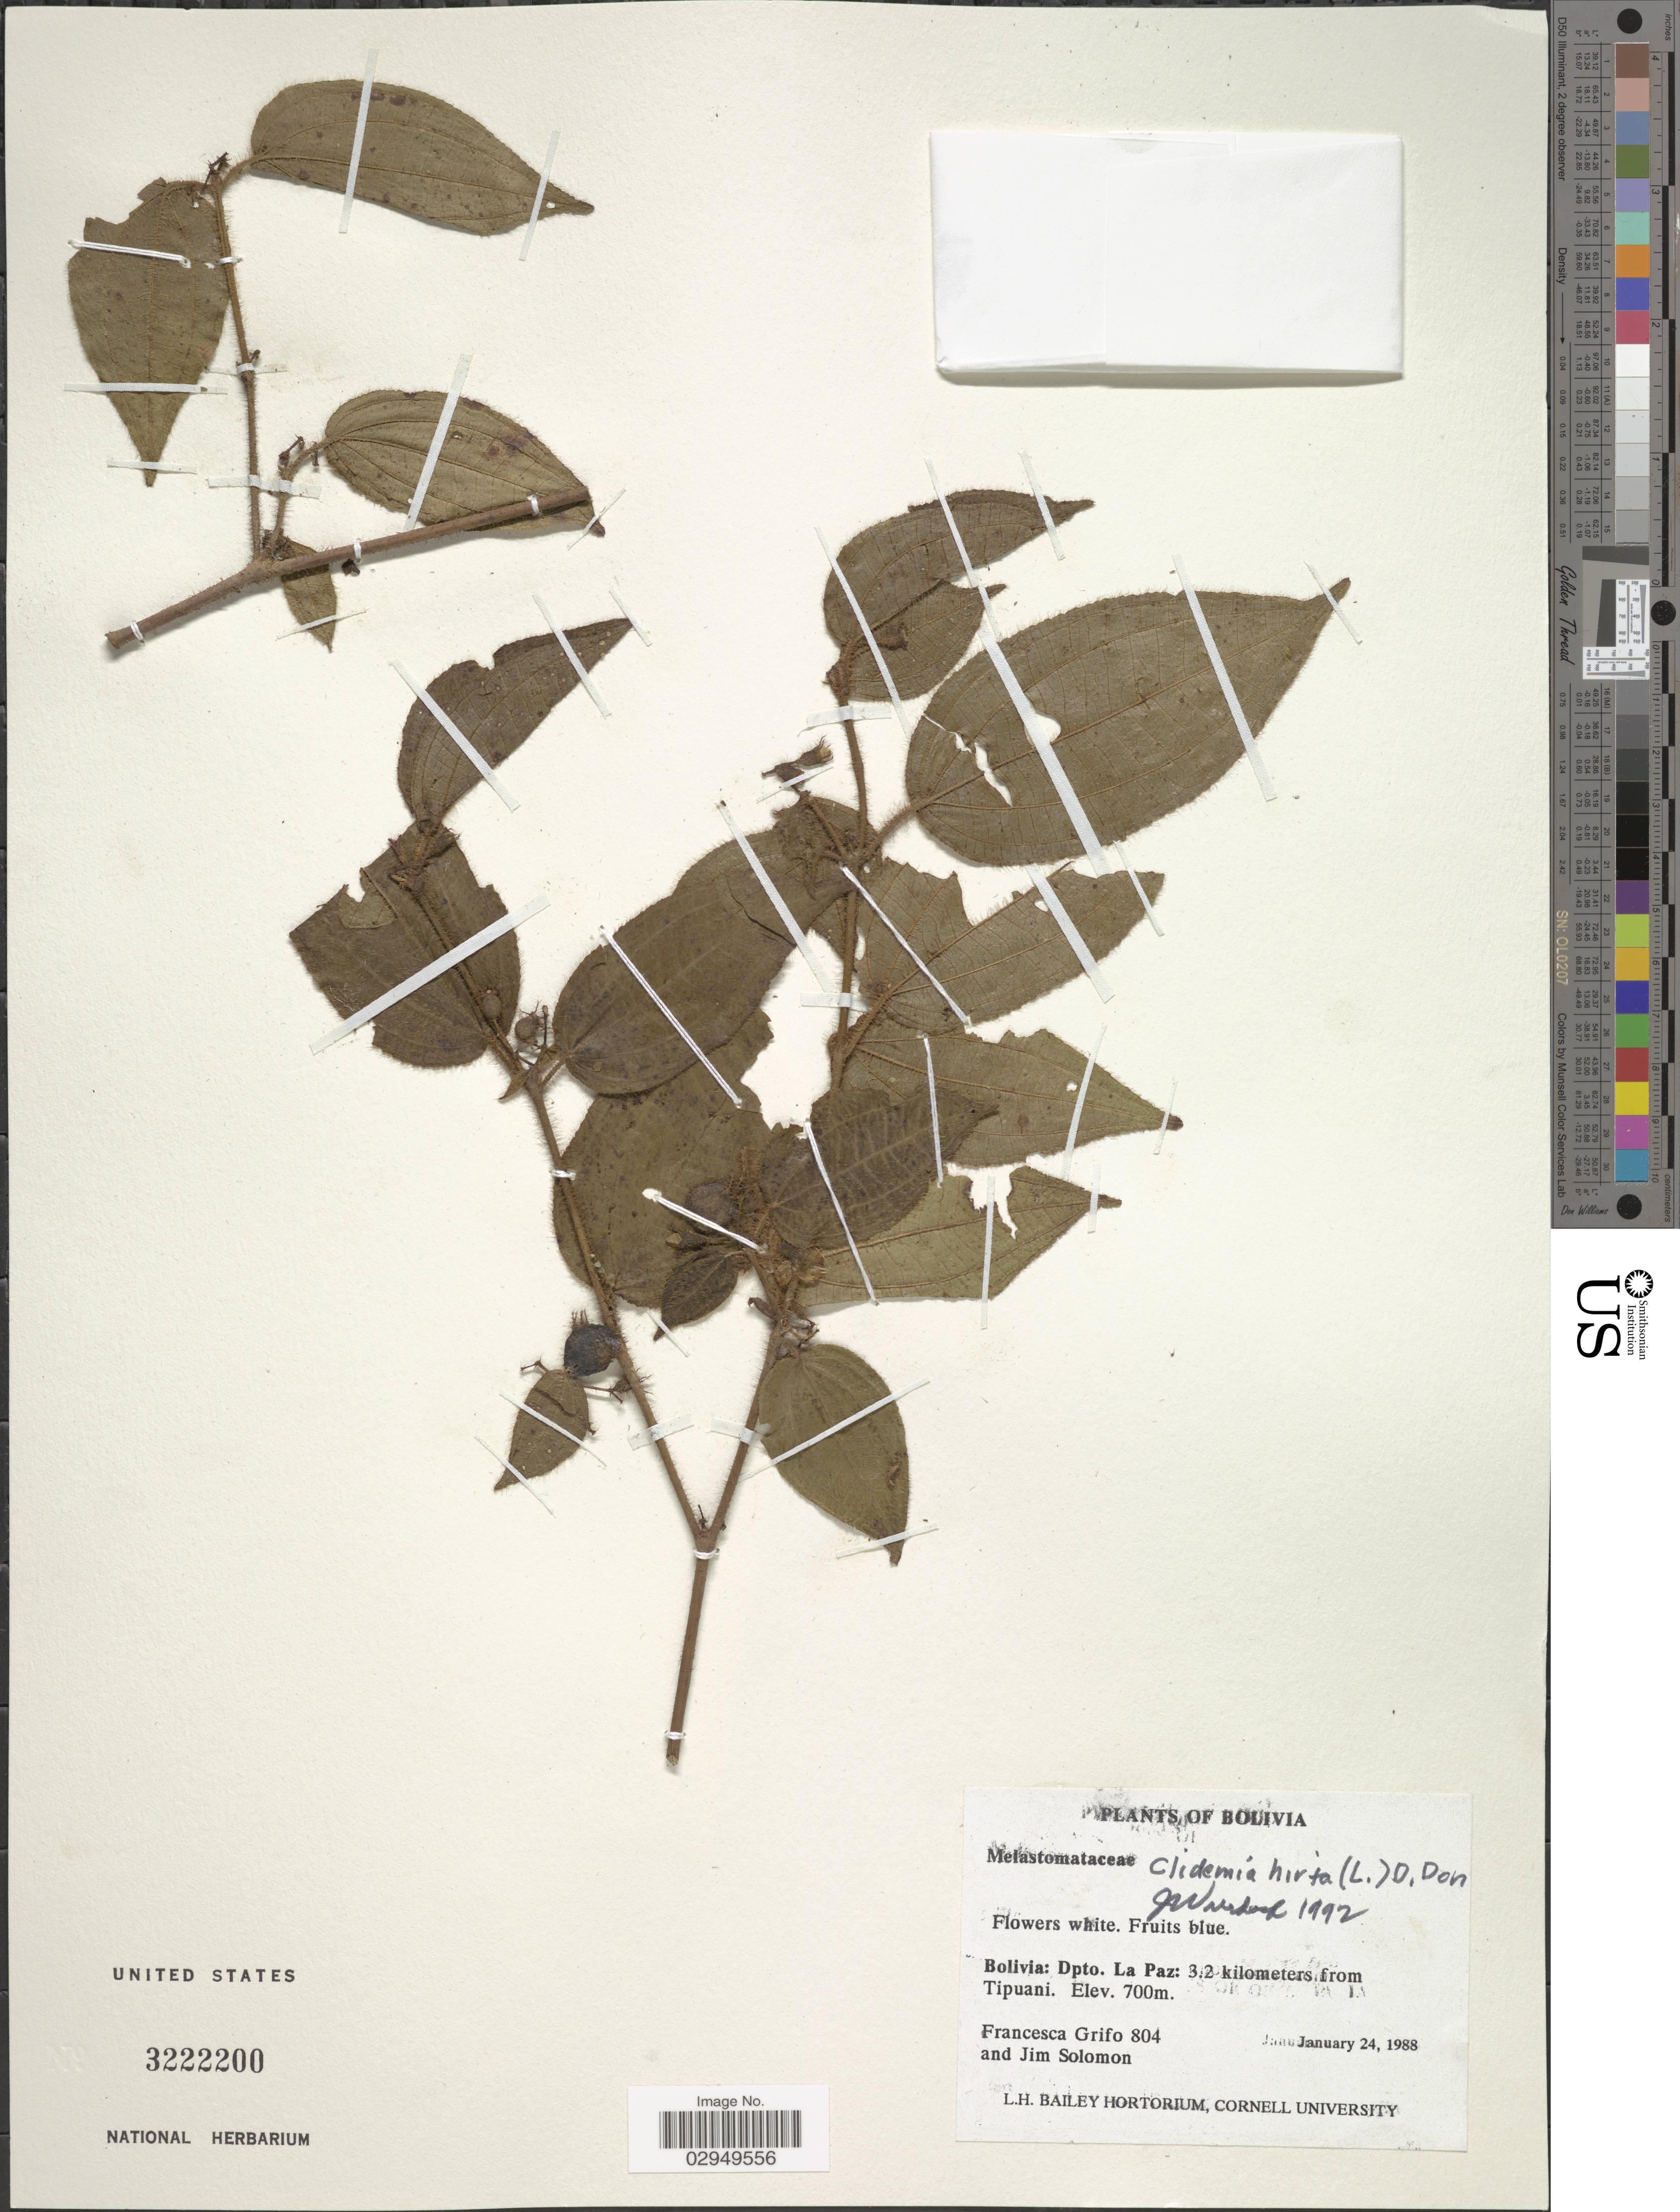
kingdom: Plantae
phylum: Tracheophyta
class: Magnoliopsida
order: Myrtales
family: Melastomataceae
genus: Clidemia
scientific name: Clidemia hirta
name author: (L.) D. Don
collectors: F. Grifo & J. Solomon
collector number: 804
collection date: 1988-01-24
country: Bolivia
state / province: La Paz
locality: Dpto. La Paz: 3.2 kilometers from Tipuani.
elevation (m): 700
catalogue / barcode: US 3222200